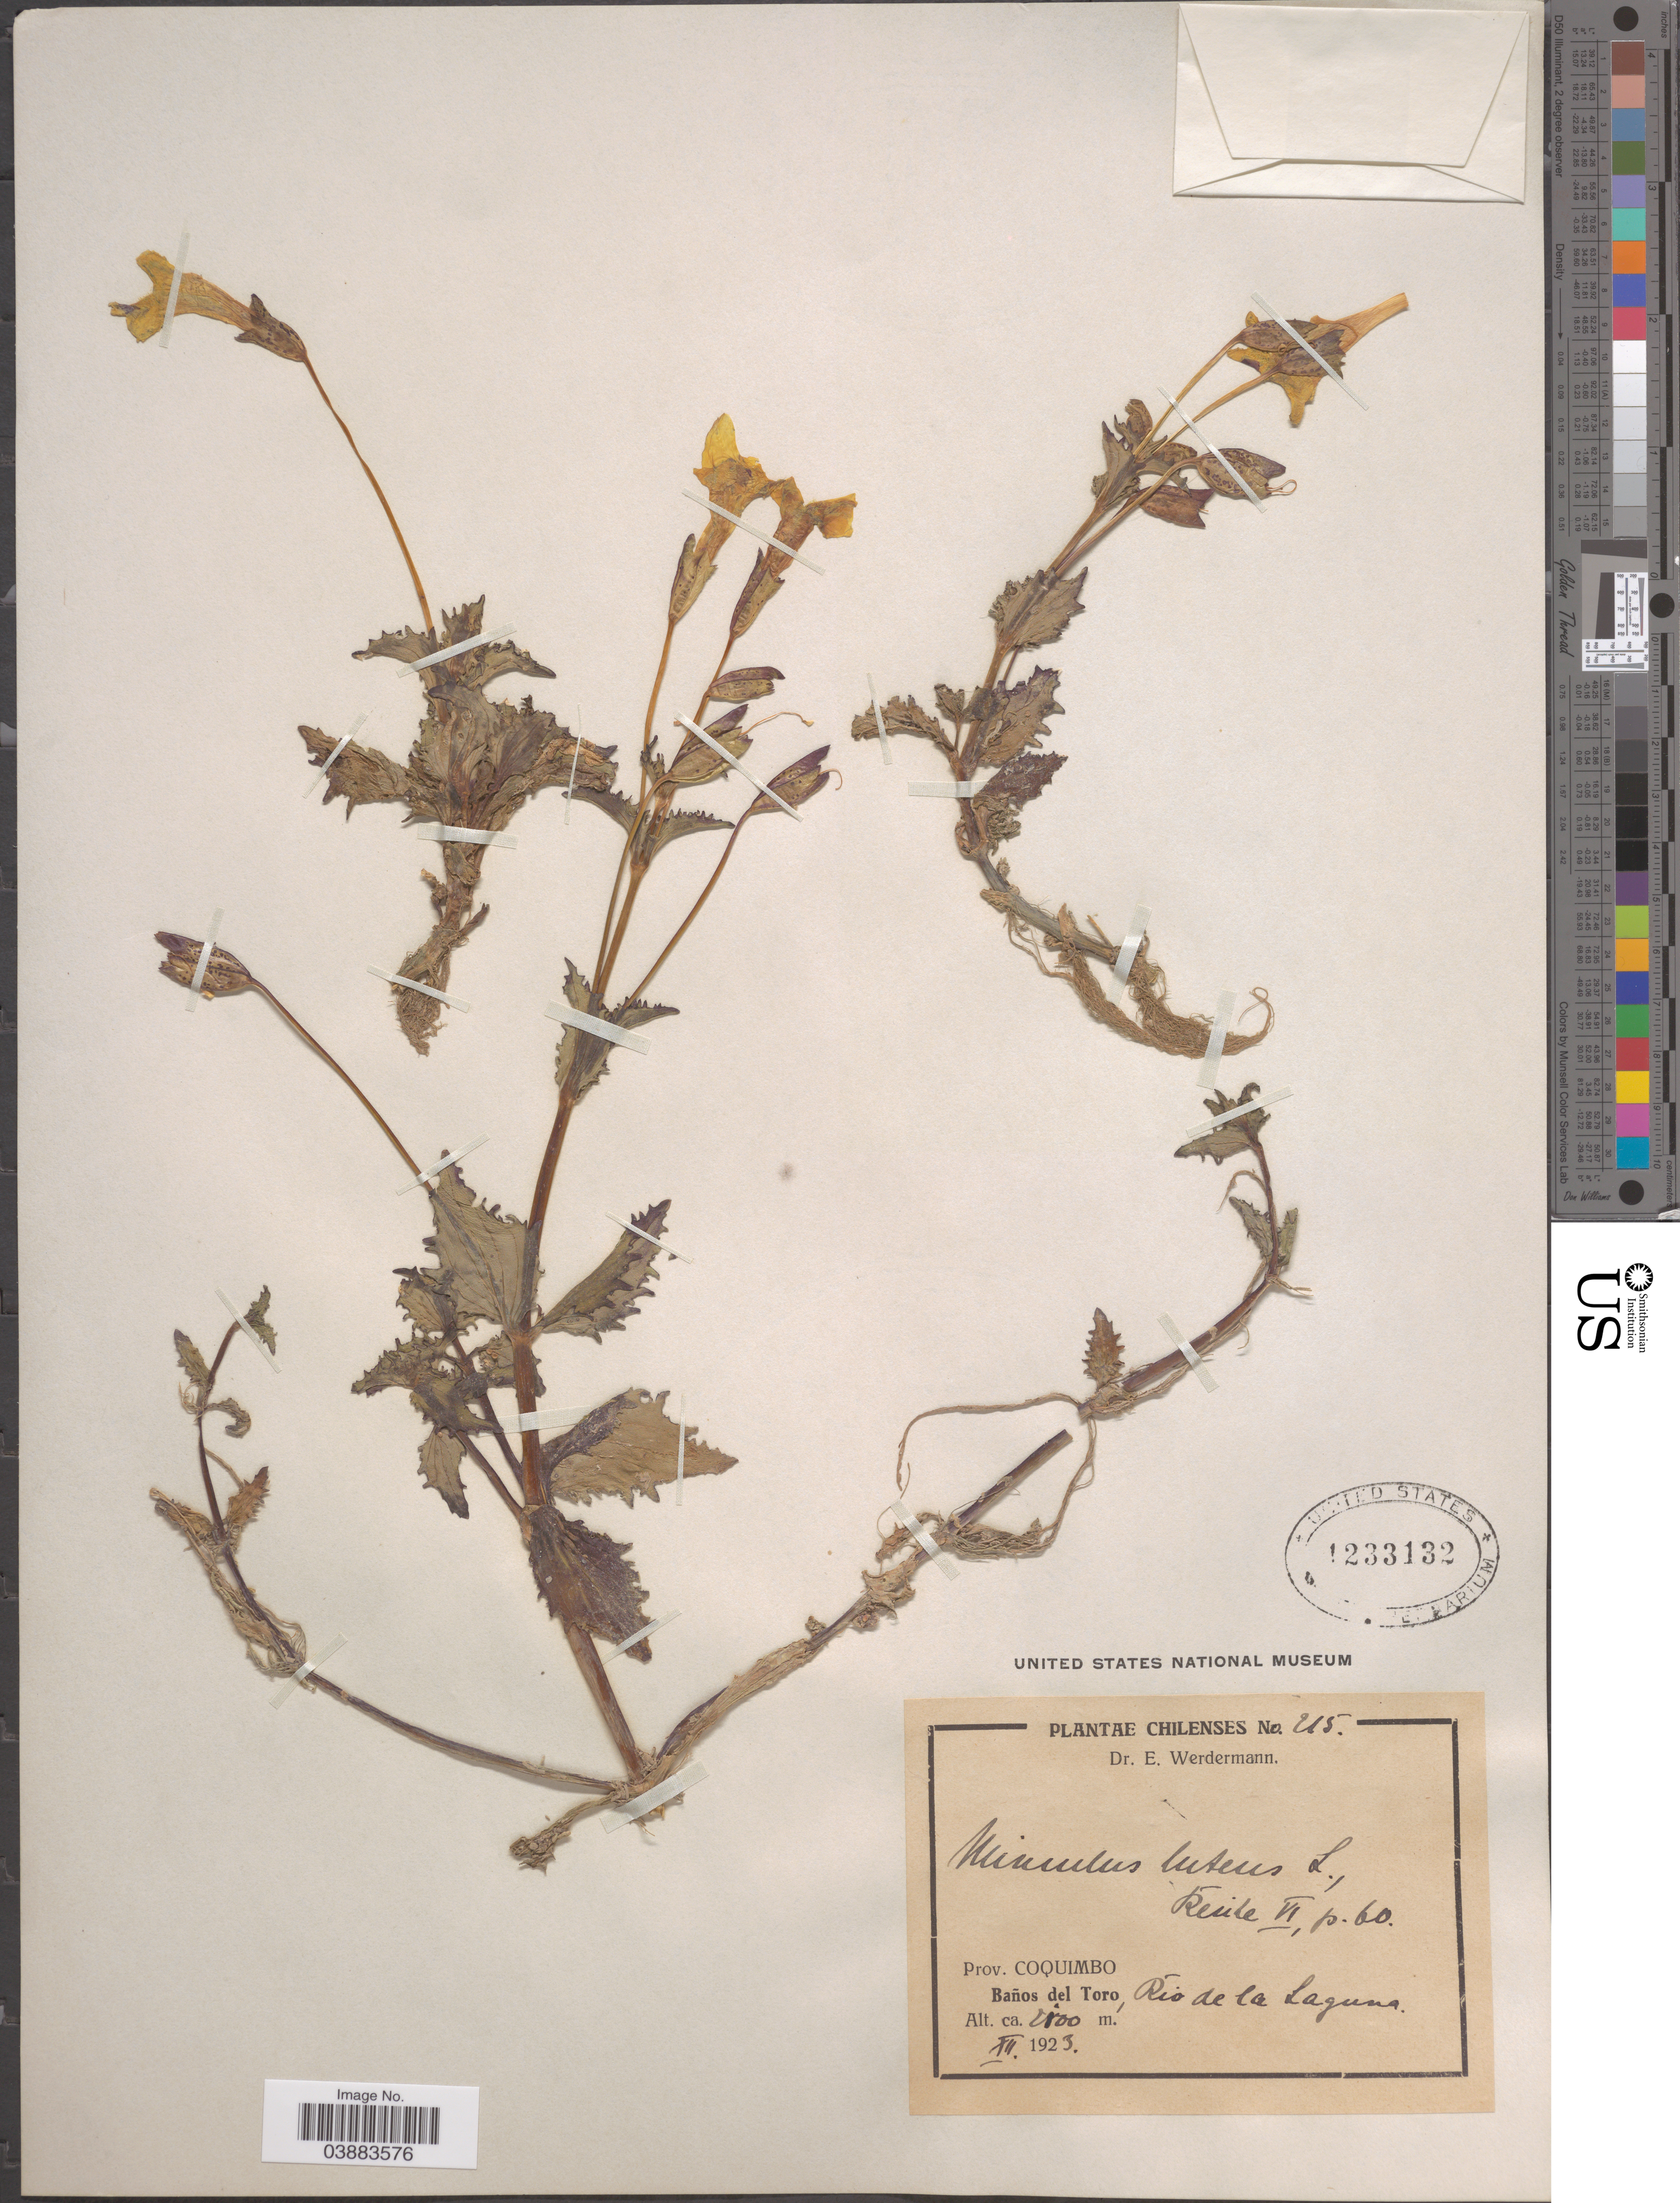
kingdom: Plantae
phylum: Tracheophyta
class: Magnoliopsida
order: Lamiales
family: Phrymaceae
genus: Mimulus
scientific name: Mimulus luteus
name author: L.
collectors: E. Werdermann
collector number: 215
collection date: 1923-12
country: Chile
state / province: Coquimbo (IV)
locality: Baños del Toro, Rio de la Laguna.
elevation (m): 2100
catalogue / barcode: US 1233132